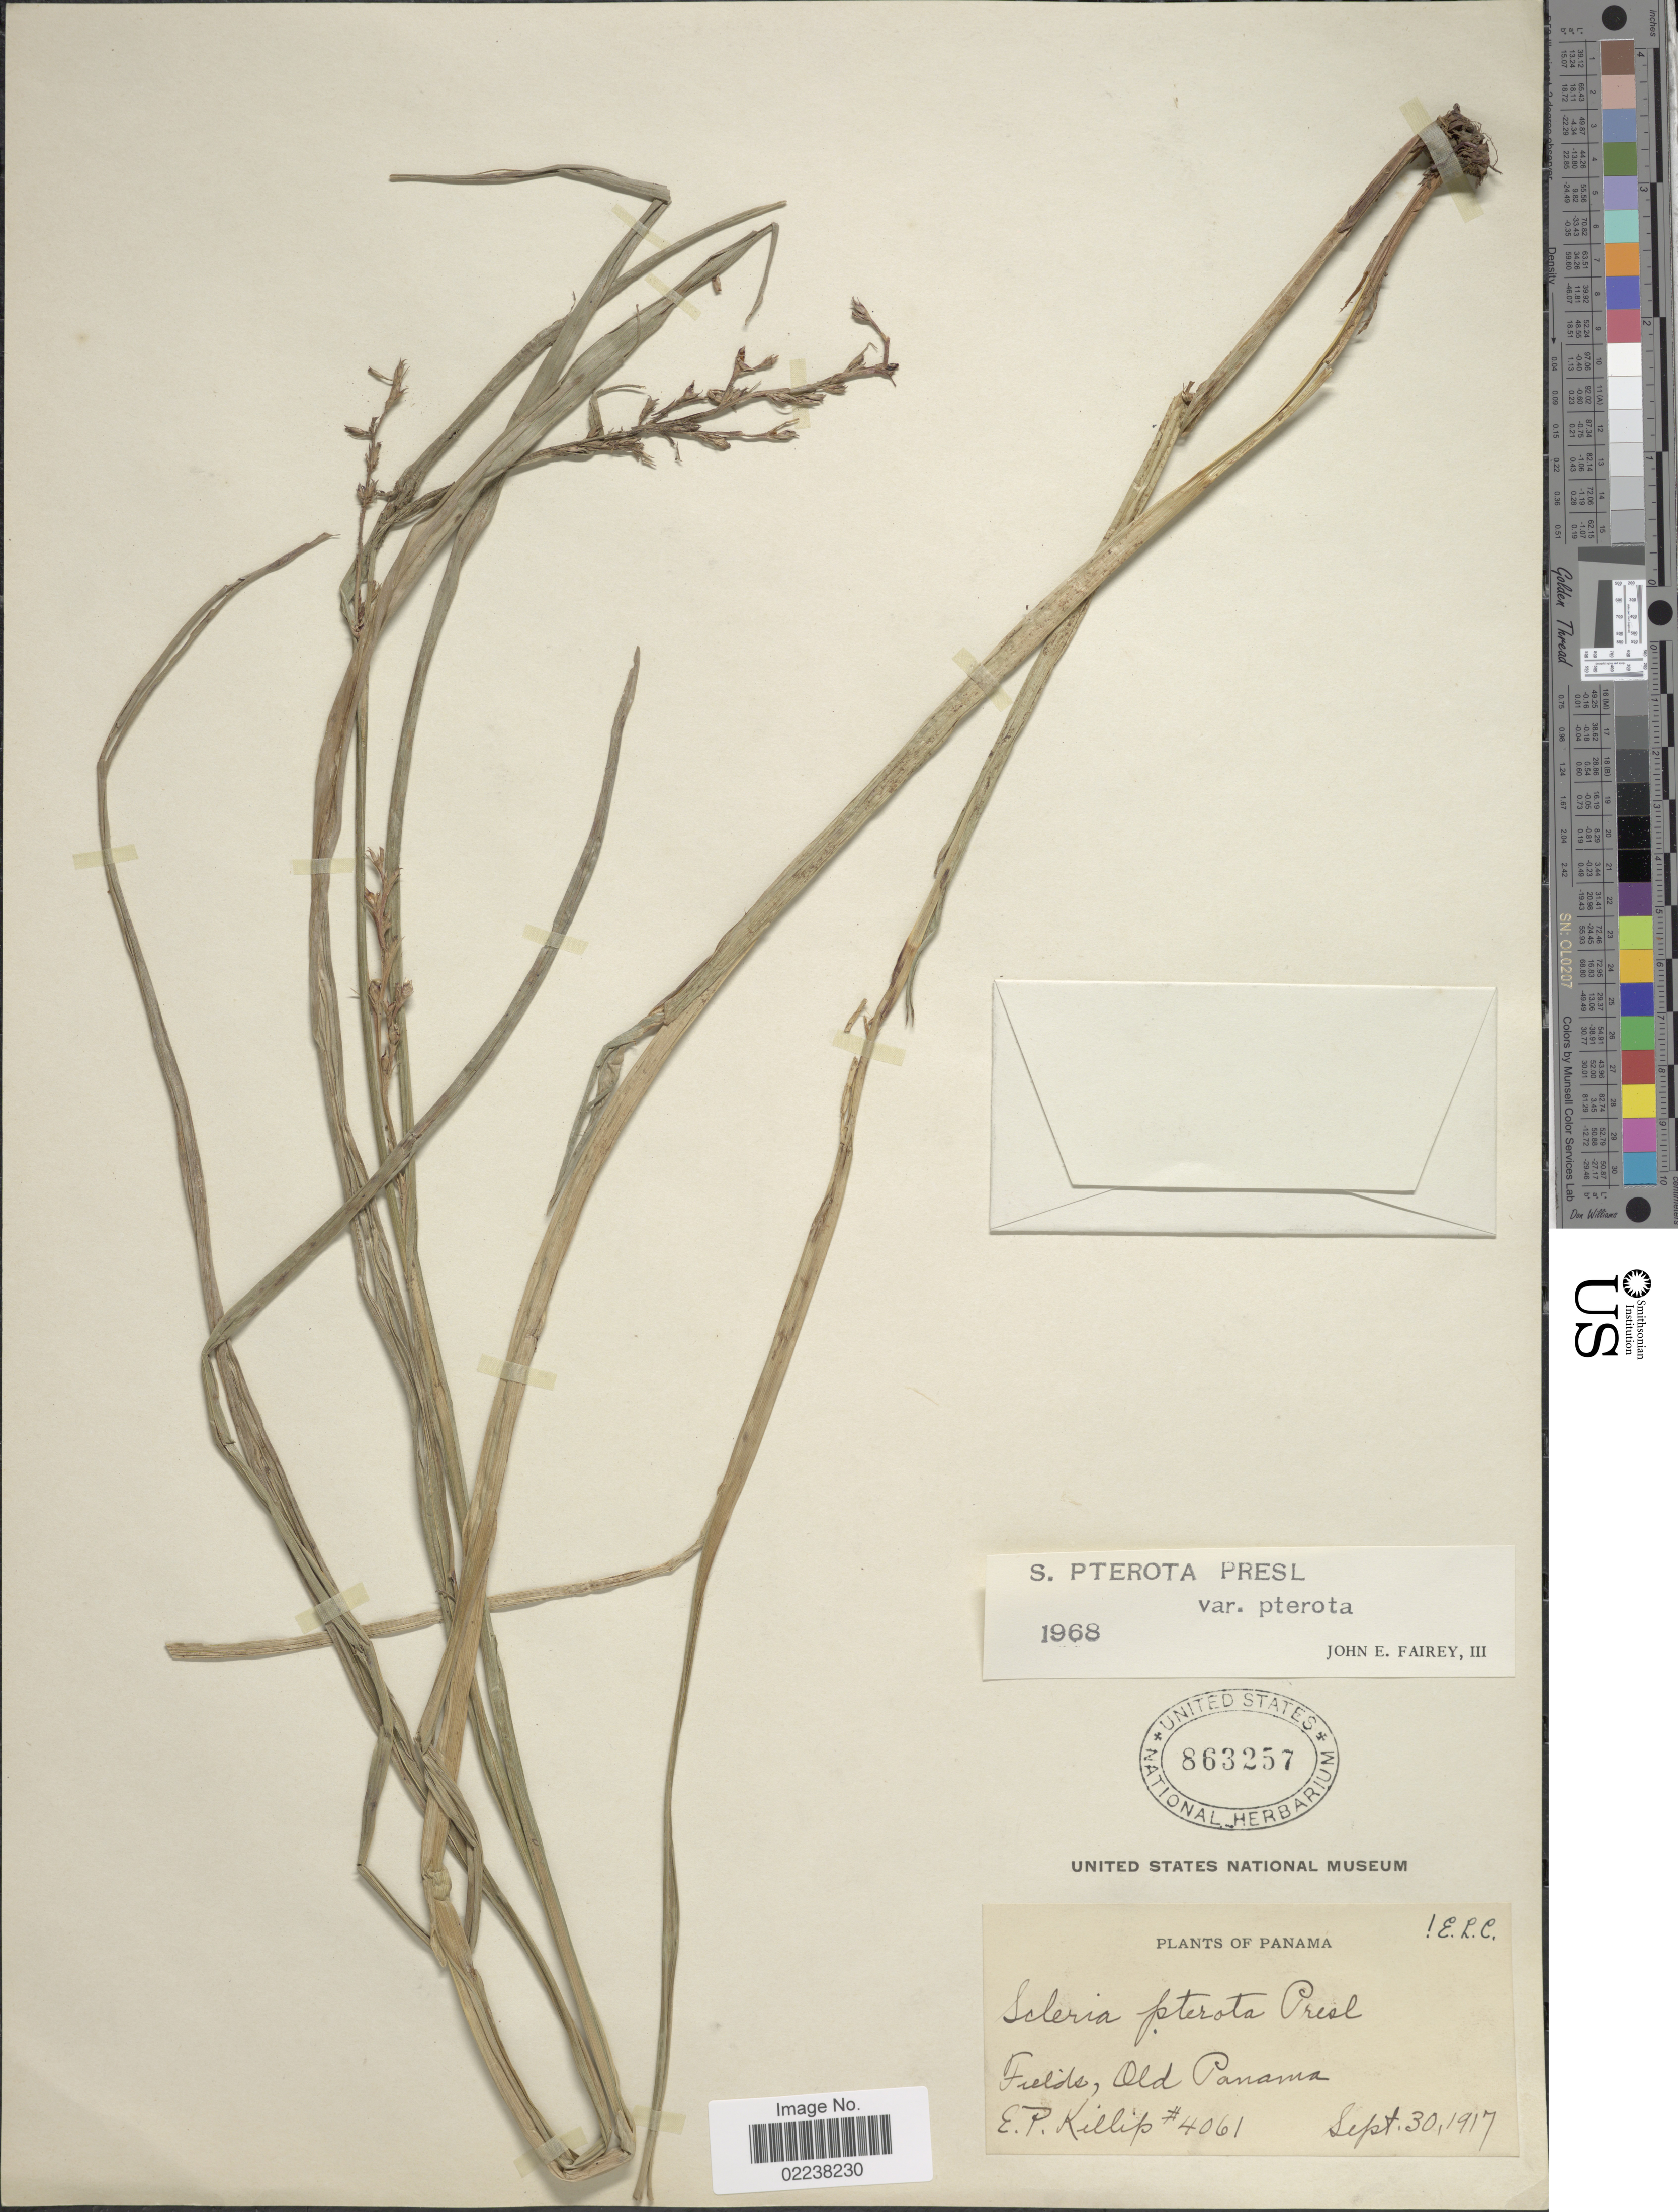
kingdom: Plantae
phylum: Tracheophyta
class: Liliopsida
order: Poales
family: Cyperaceae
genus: Scleria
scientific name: Scleria gaertneri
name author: Raddi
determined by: Strong, Mark T., (BOT), Smithsonian Institution - National Museum of Natural History (UNITED STATES)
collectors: E. P. Killip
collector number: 4061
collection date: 1917-09-30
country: Panama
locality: Fields, Old Panama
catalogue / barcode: US 863257